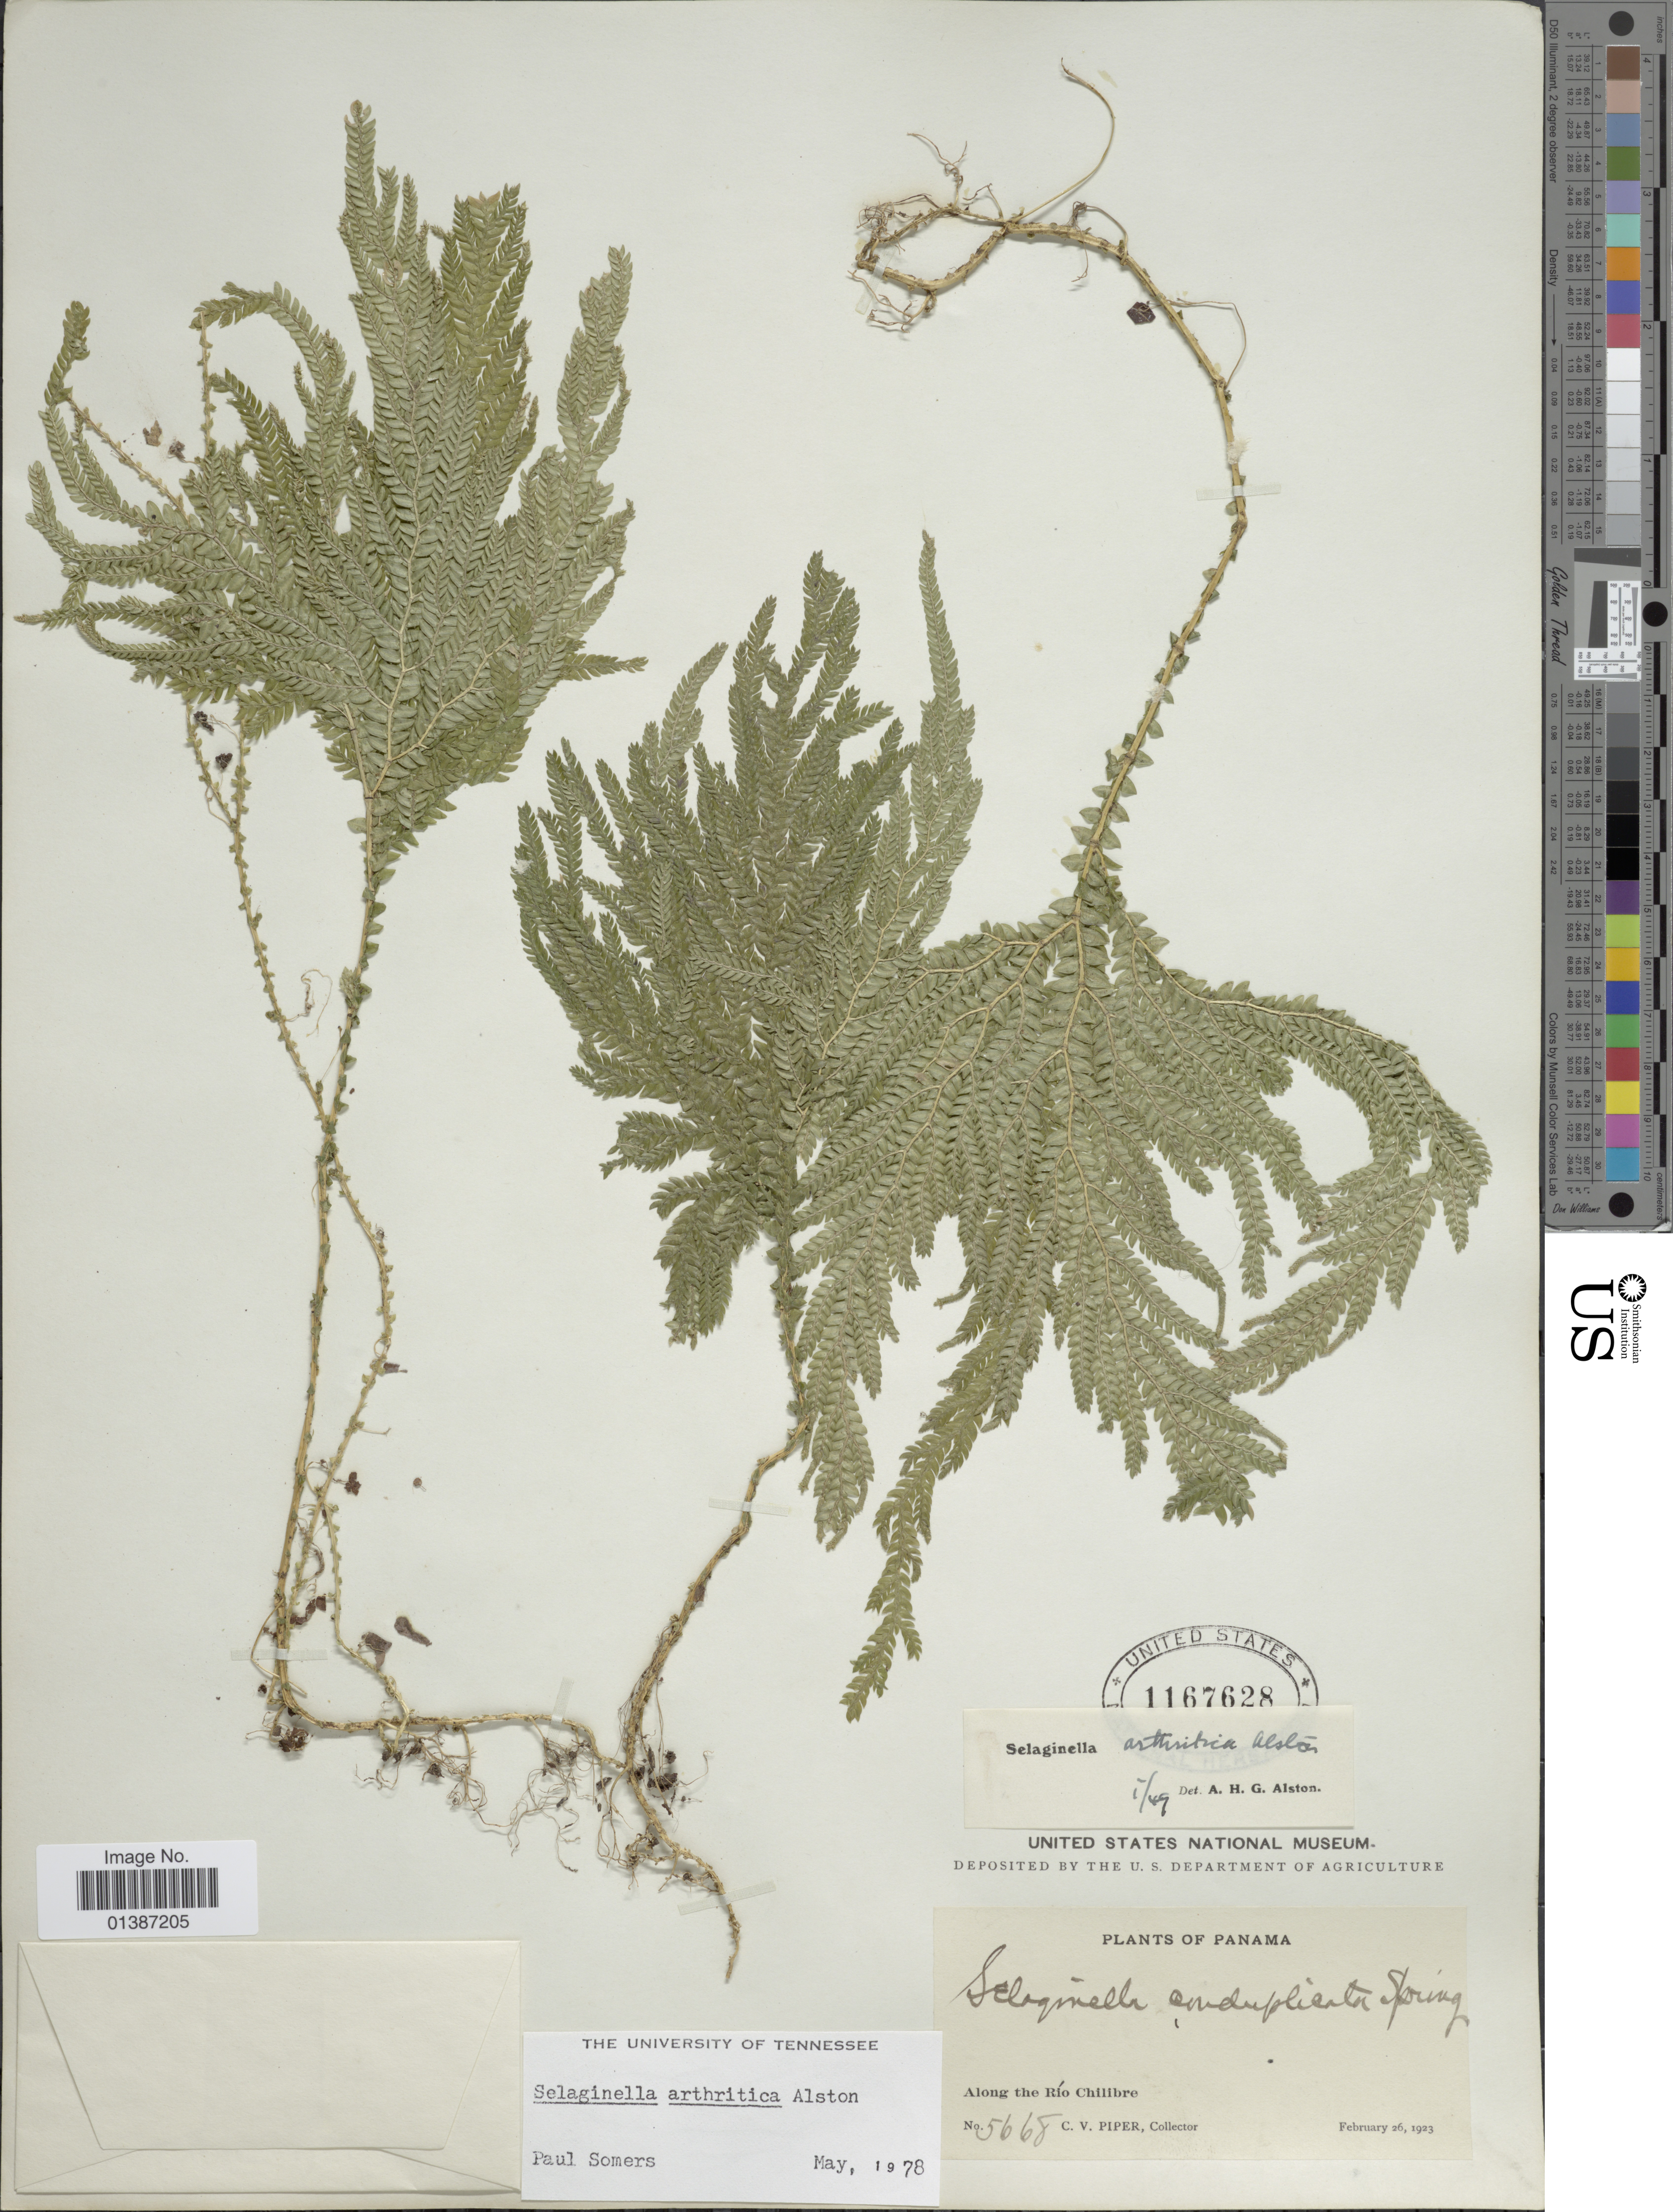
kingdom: Plantae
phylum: Tracheophyta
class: Lycopodiopsida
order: Selaginellales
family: Selaginellaceae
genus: Selaginella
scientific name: Selaginella arthritica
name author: Alston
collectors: C. V. Piper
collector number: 5668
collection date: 1923-02-26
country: Panama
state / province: Panamá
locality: Along the Río Chilibre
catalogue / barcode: US 1167628